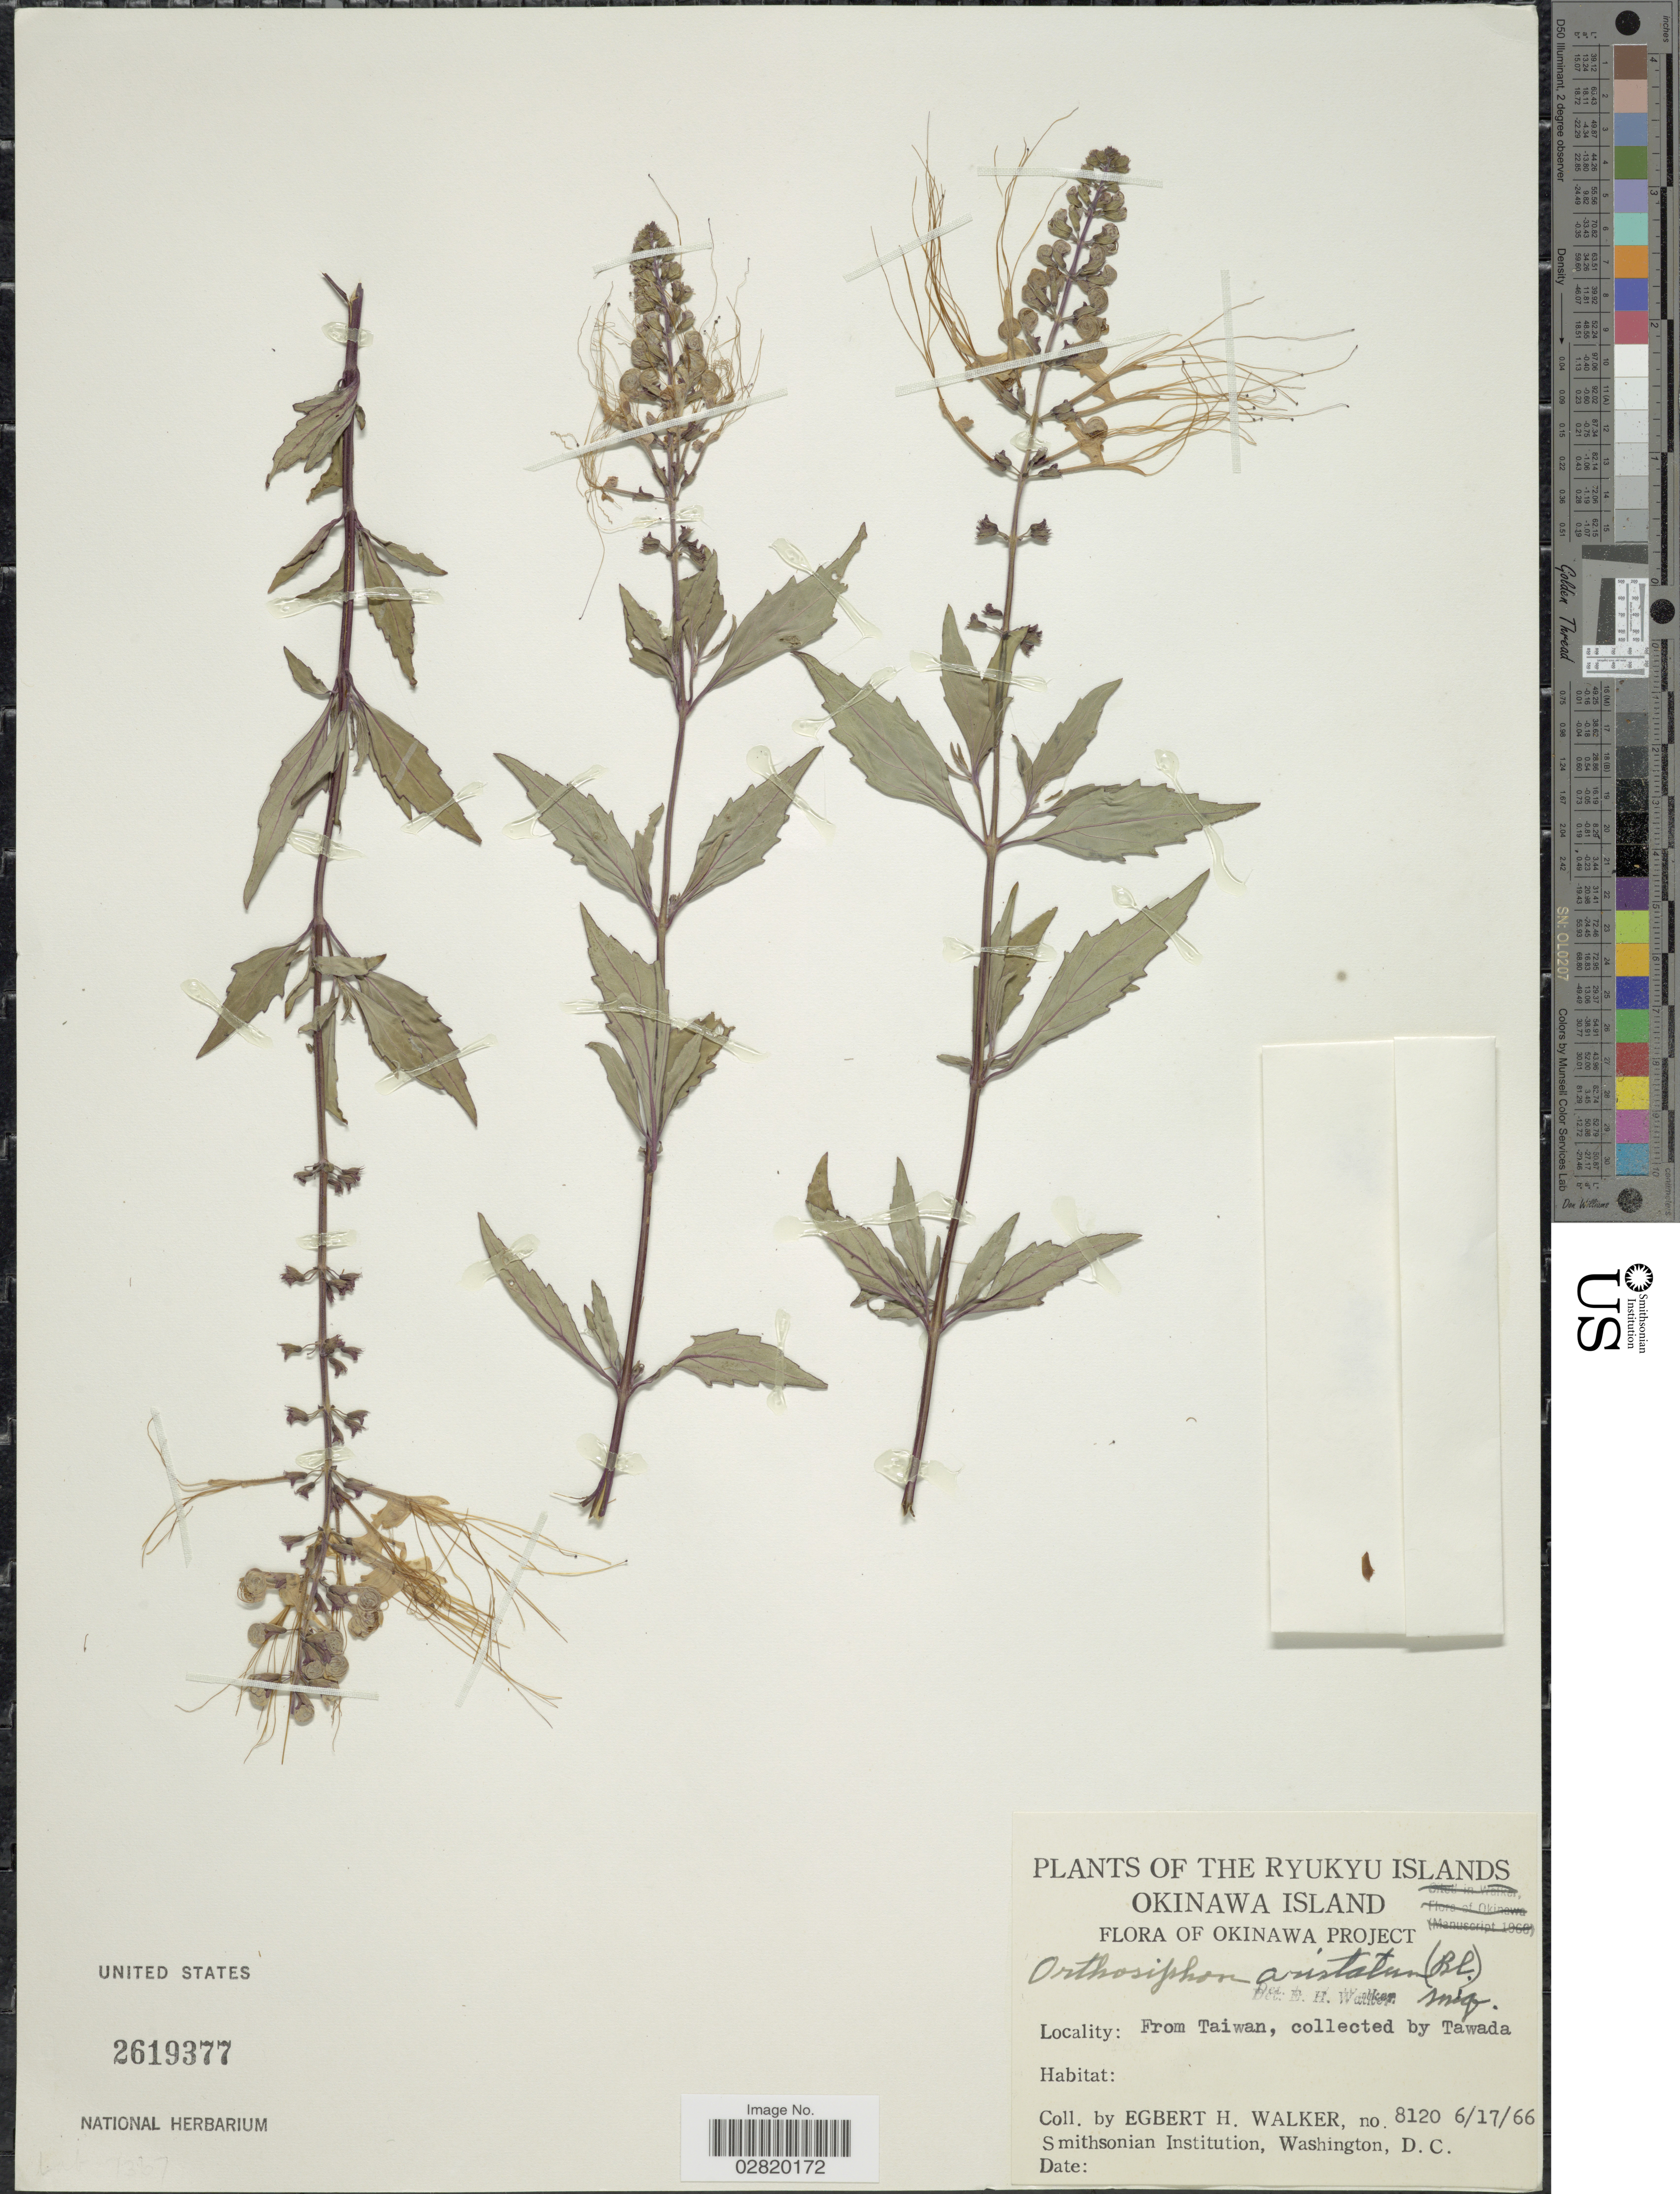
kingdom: Plantae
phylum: Tracheophyta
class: Magnoliopsida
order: Lamiales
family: Lamiaceae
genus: Orthosiphon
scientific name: Orthosiphon aristatus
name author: (Blume) Miq.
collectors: E. H. Walker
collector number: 8120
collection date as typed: Transcribed d/m/y: 17/6/66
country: Japan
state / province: Okinawa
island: Okinawa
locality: Ryukyu Islands, Okinawa Island, Okinawa Project, from Taiwan, collected by Tawada.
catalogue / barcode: US 2619377